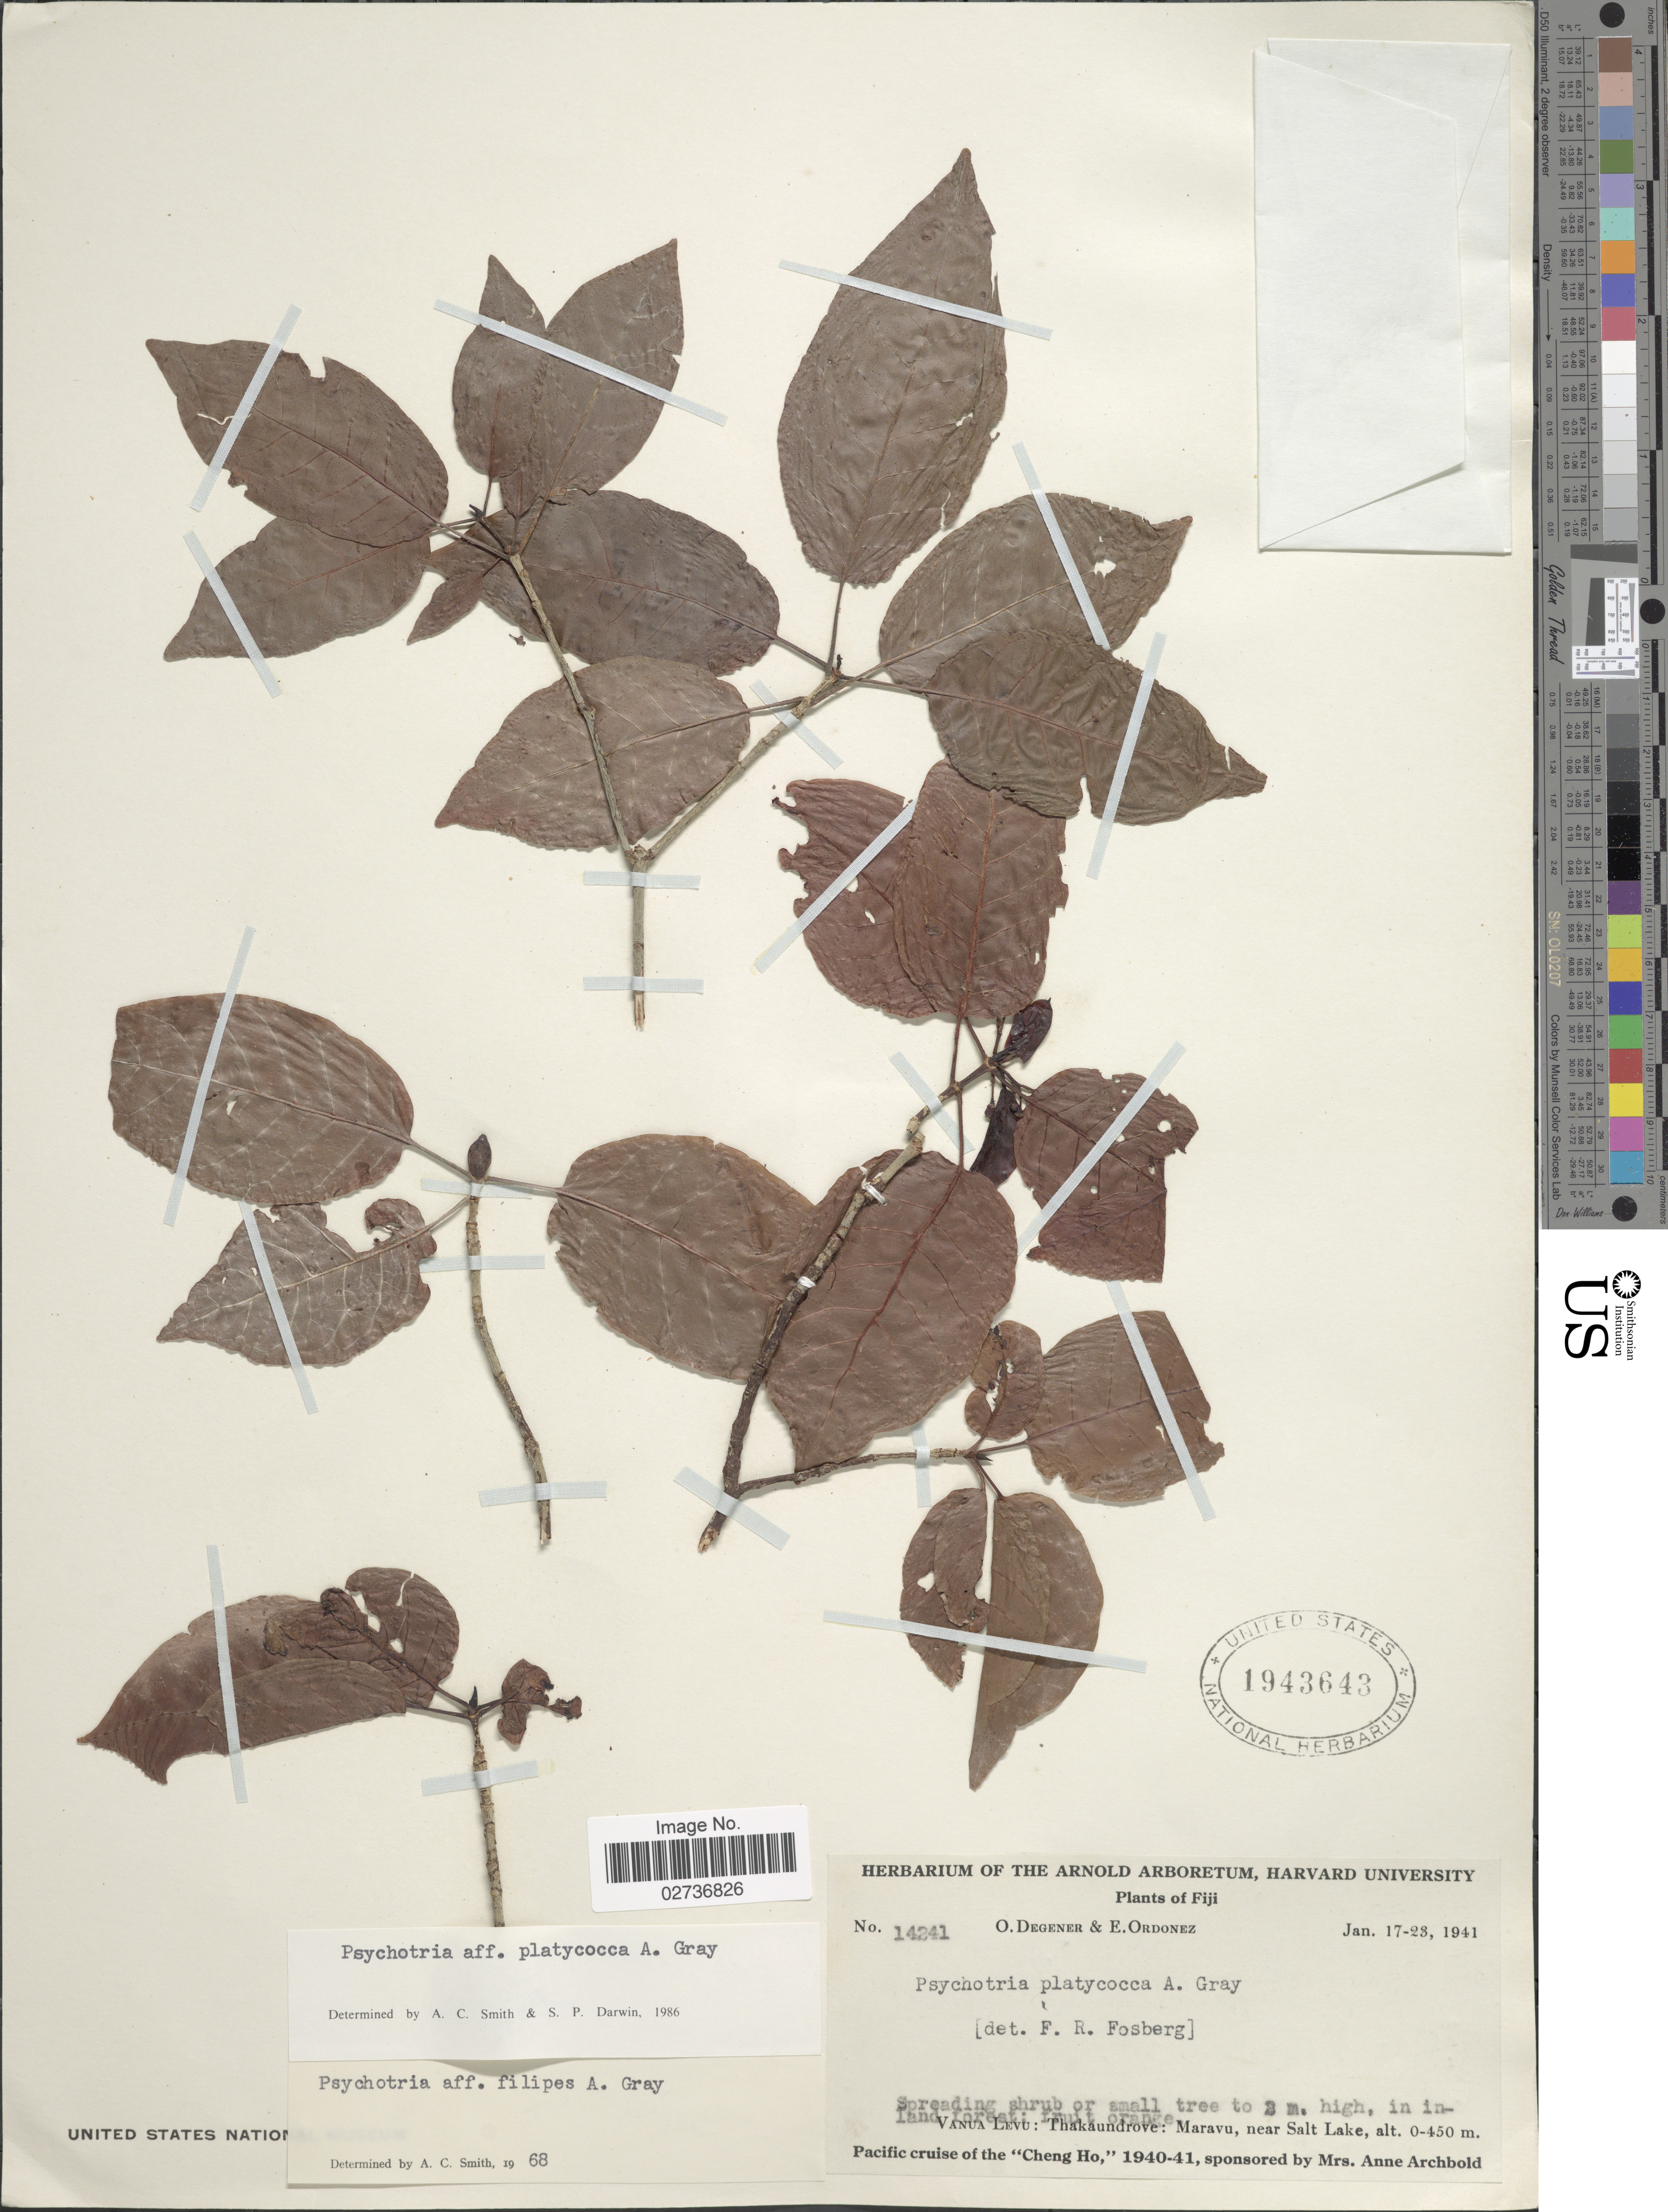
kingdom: Plantae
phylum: Tracheophyta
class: Magnoliopsida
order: Gentianales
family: Rubiaceae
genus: Psychotria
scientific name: Psychotria platycocca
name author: A. Gray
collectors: O. Degener & E. Ordonez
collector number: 14241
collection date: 1941-01-17/1941-01-23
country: Fiji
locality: Vanua Levu: Thakaundrove: Maravu, near Salt Lake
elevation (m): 0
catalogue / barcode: US 1943643